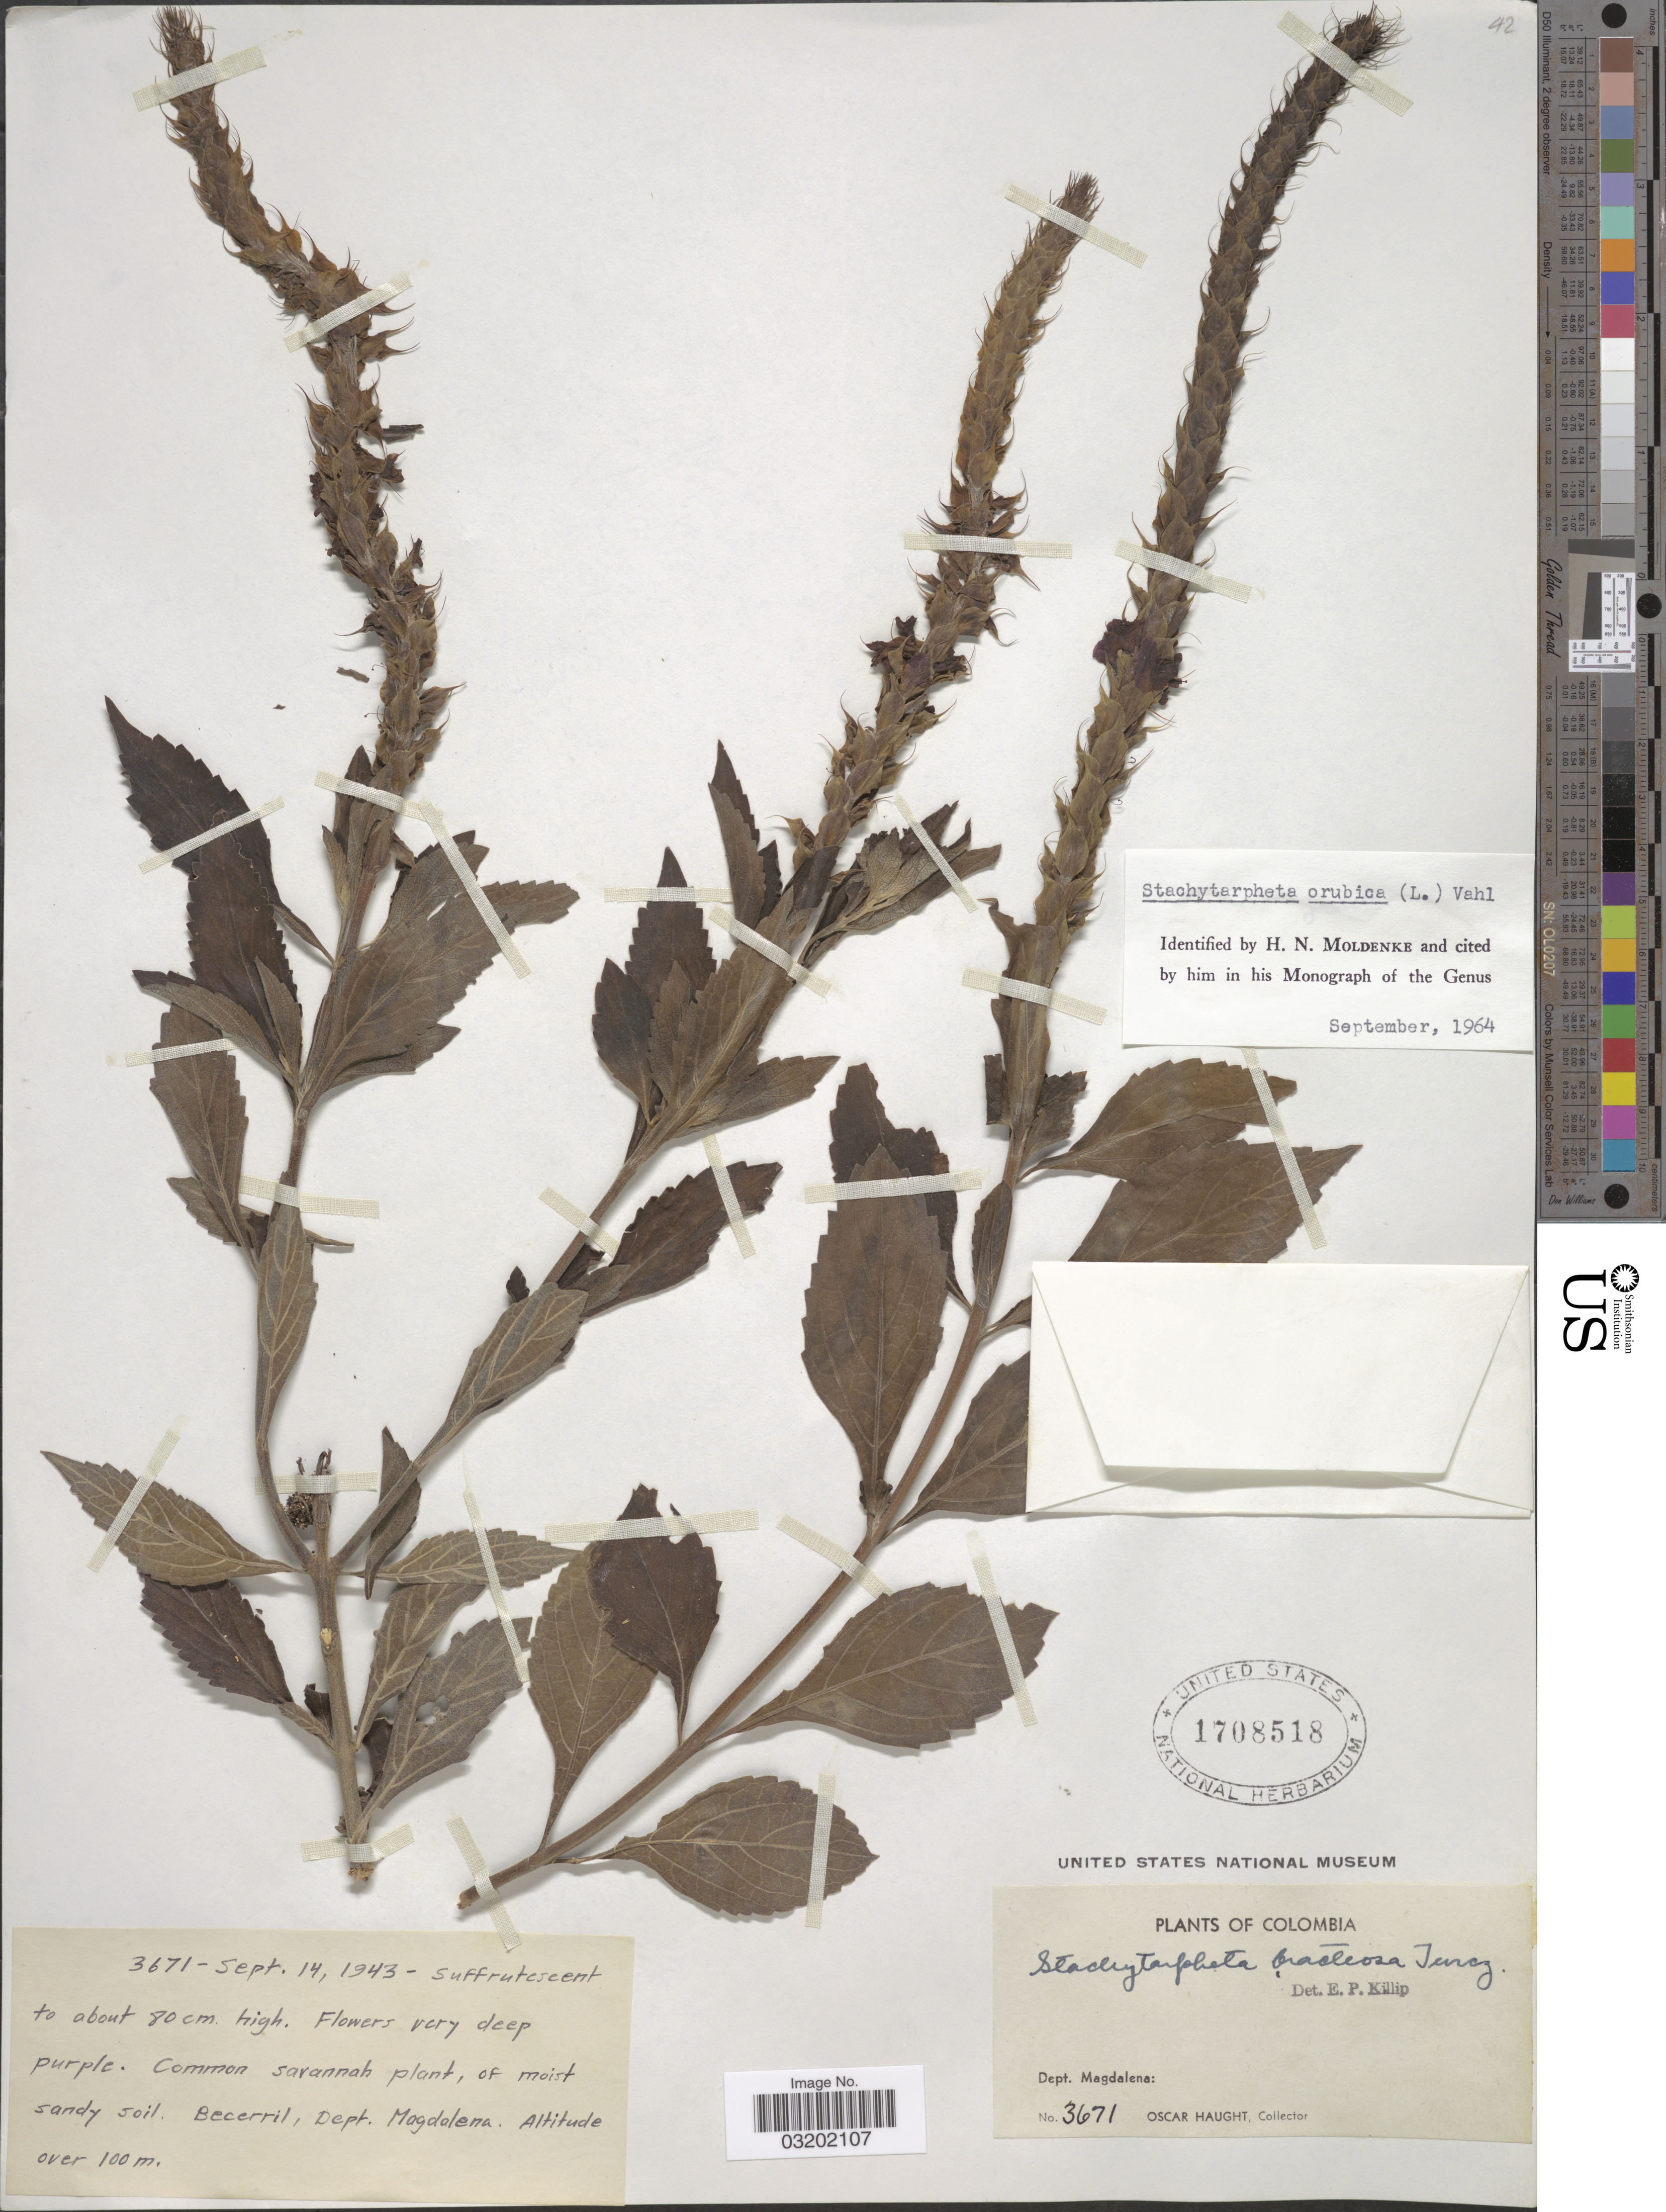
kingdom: Plantae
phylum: Tracheophyta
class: Magnoliopsida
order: Lamiales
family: Verbenaceae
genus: Stachytarpheta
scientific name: Stachytarpheta orubica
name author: (L.) Vahl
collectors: O. L. Haught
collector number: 3671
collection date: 1943-09-14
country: Colombia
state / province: Magdalena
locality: Becerril, Dept. Magdalena.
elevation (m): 100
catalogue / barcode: US 1708518